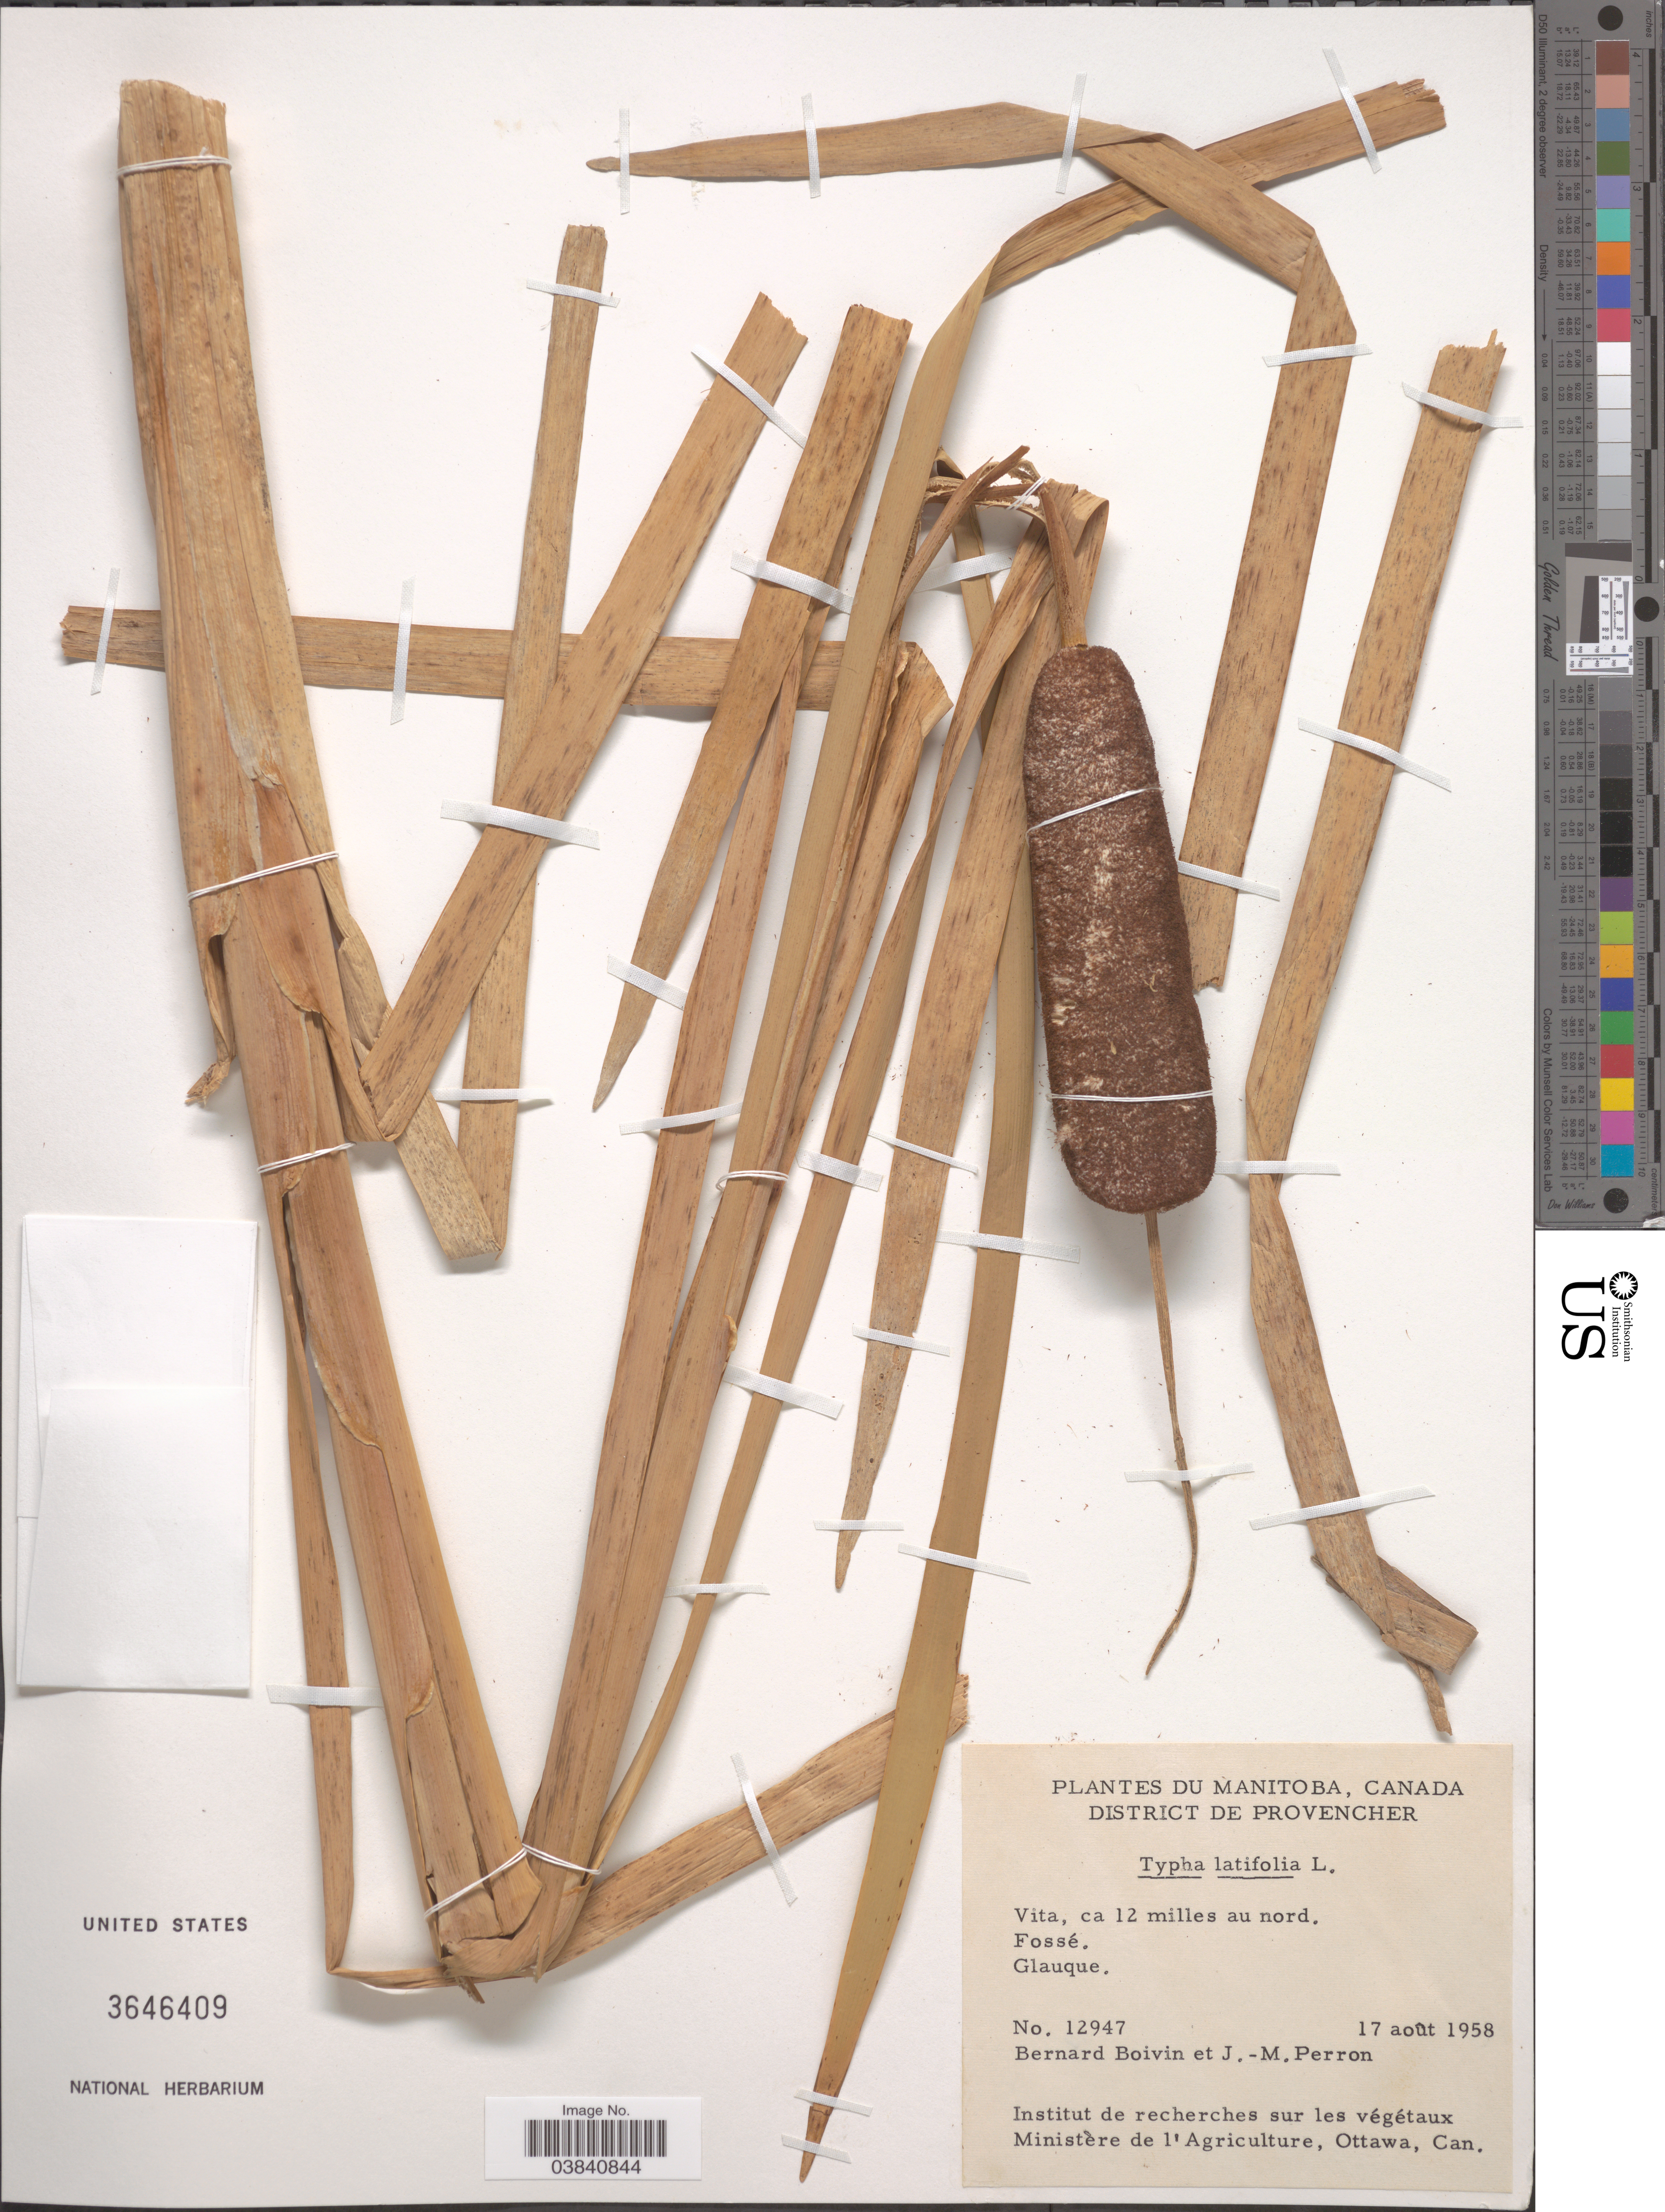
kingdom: Plantae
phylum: Tracheophyta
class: Liliopsida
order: Poales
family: Typhaceae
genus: Typha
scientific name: Typha latifolia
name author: L.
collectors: J. R. B. Boivin & J. Perron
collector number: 12947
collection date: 1958-08-17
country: Canada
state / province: Manitoba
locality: District de Provencher. Vita, ca 12 miles au nord. Fossé.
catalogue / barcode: US 3646409